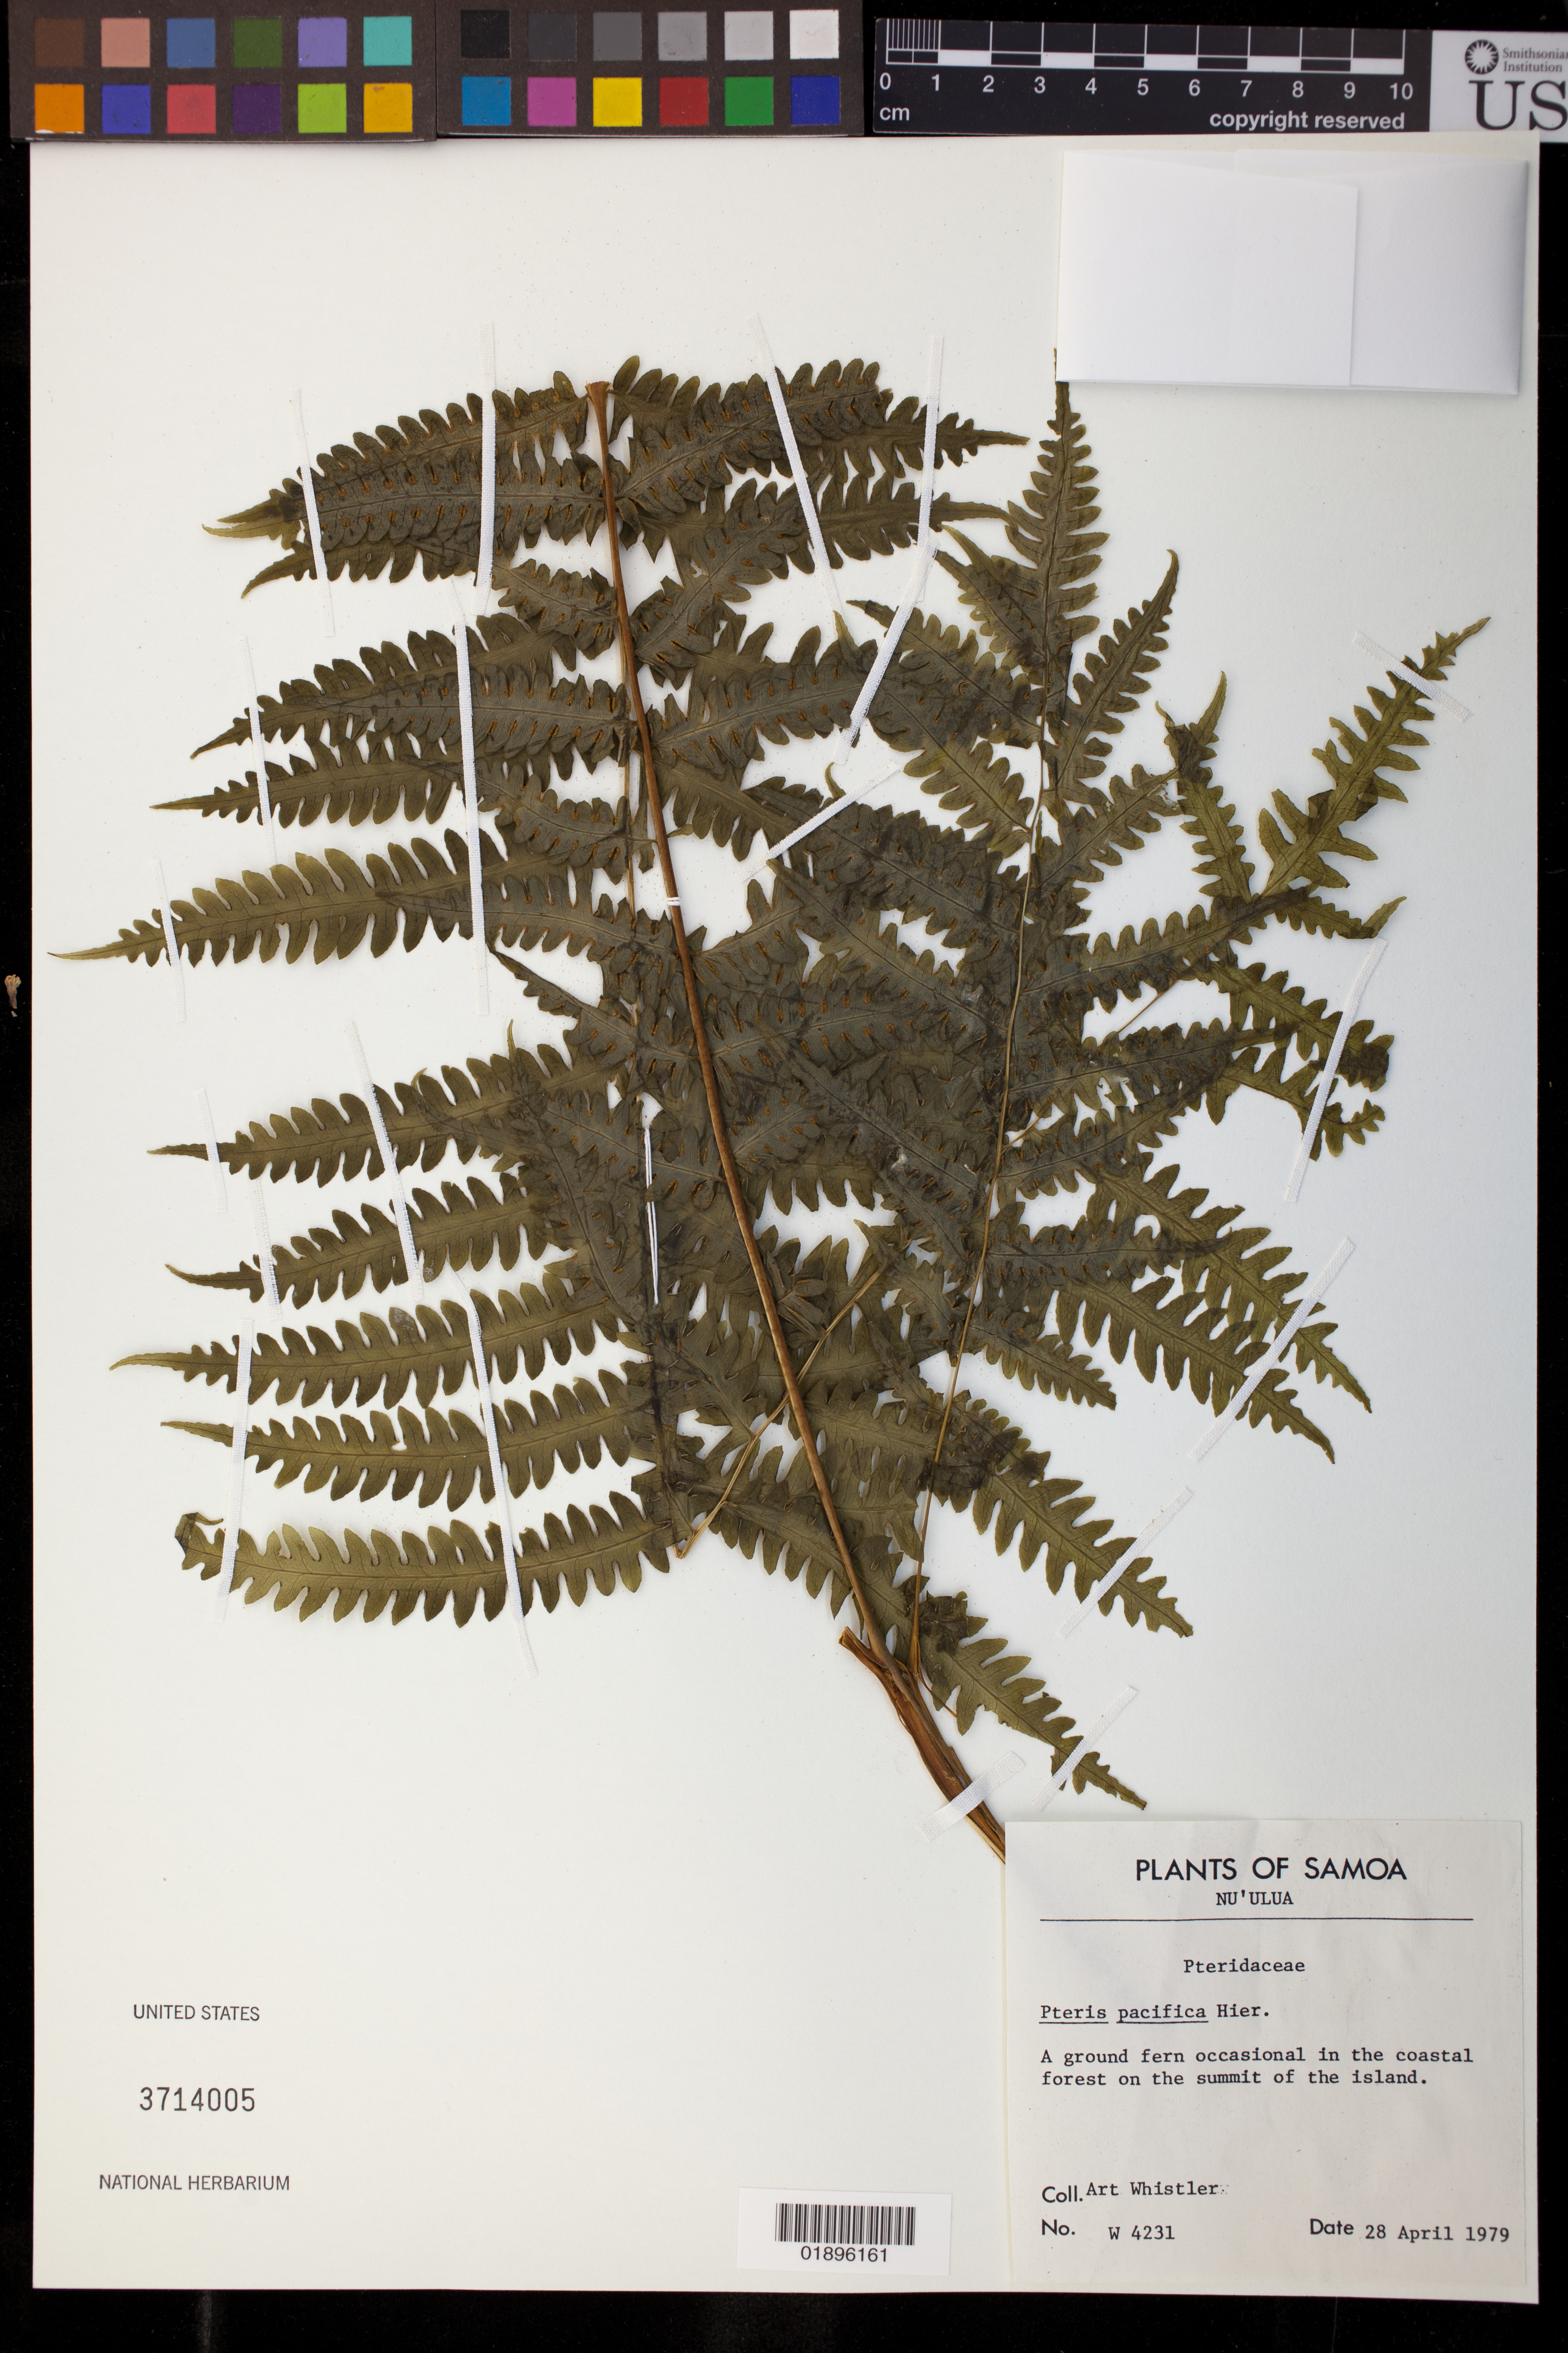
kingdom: Plantae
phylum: Tracheophyta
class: Polypodiopsida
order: Polypodiales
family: Pteridaceae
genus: Pteris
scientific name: Pteris pacifica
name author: Hieron.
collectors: A. Whistler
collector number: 4231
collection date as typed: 28 Apr 1979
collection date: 1979-04-28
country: Samoa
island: Nu'ulua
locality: near the summit of the island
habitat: Coastal forest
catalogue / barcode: US 3714005